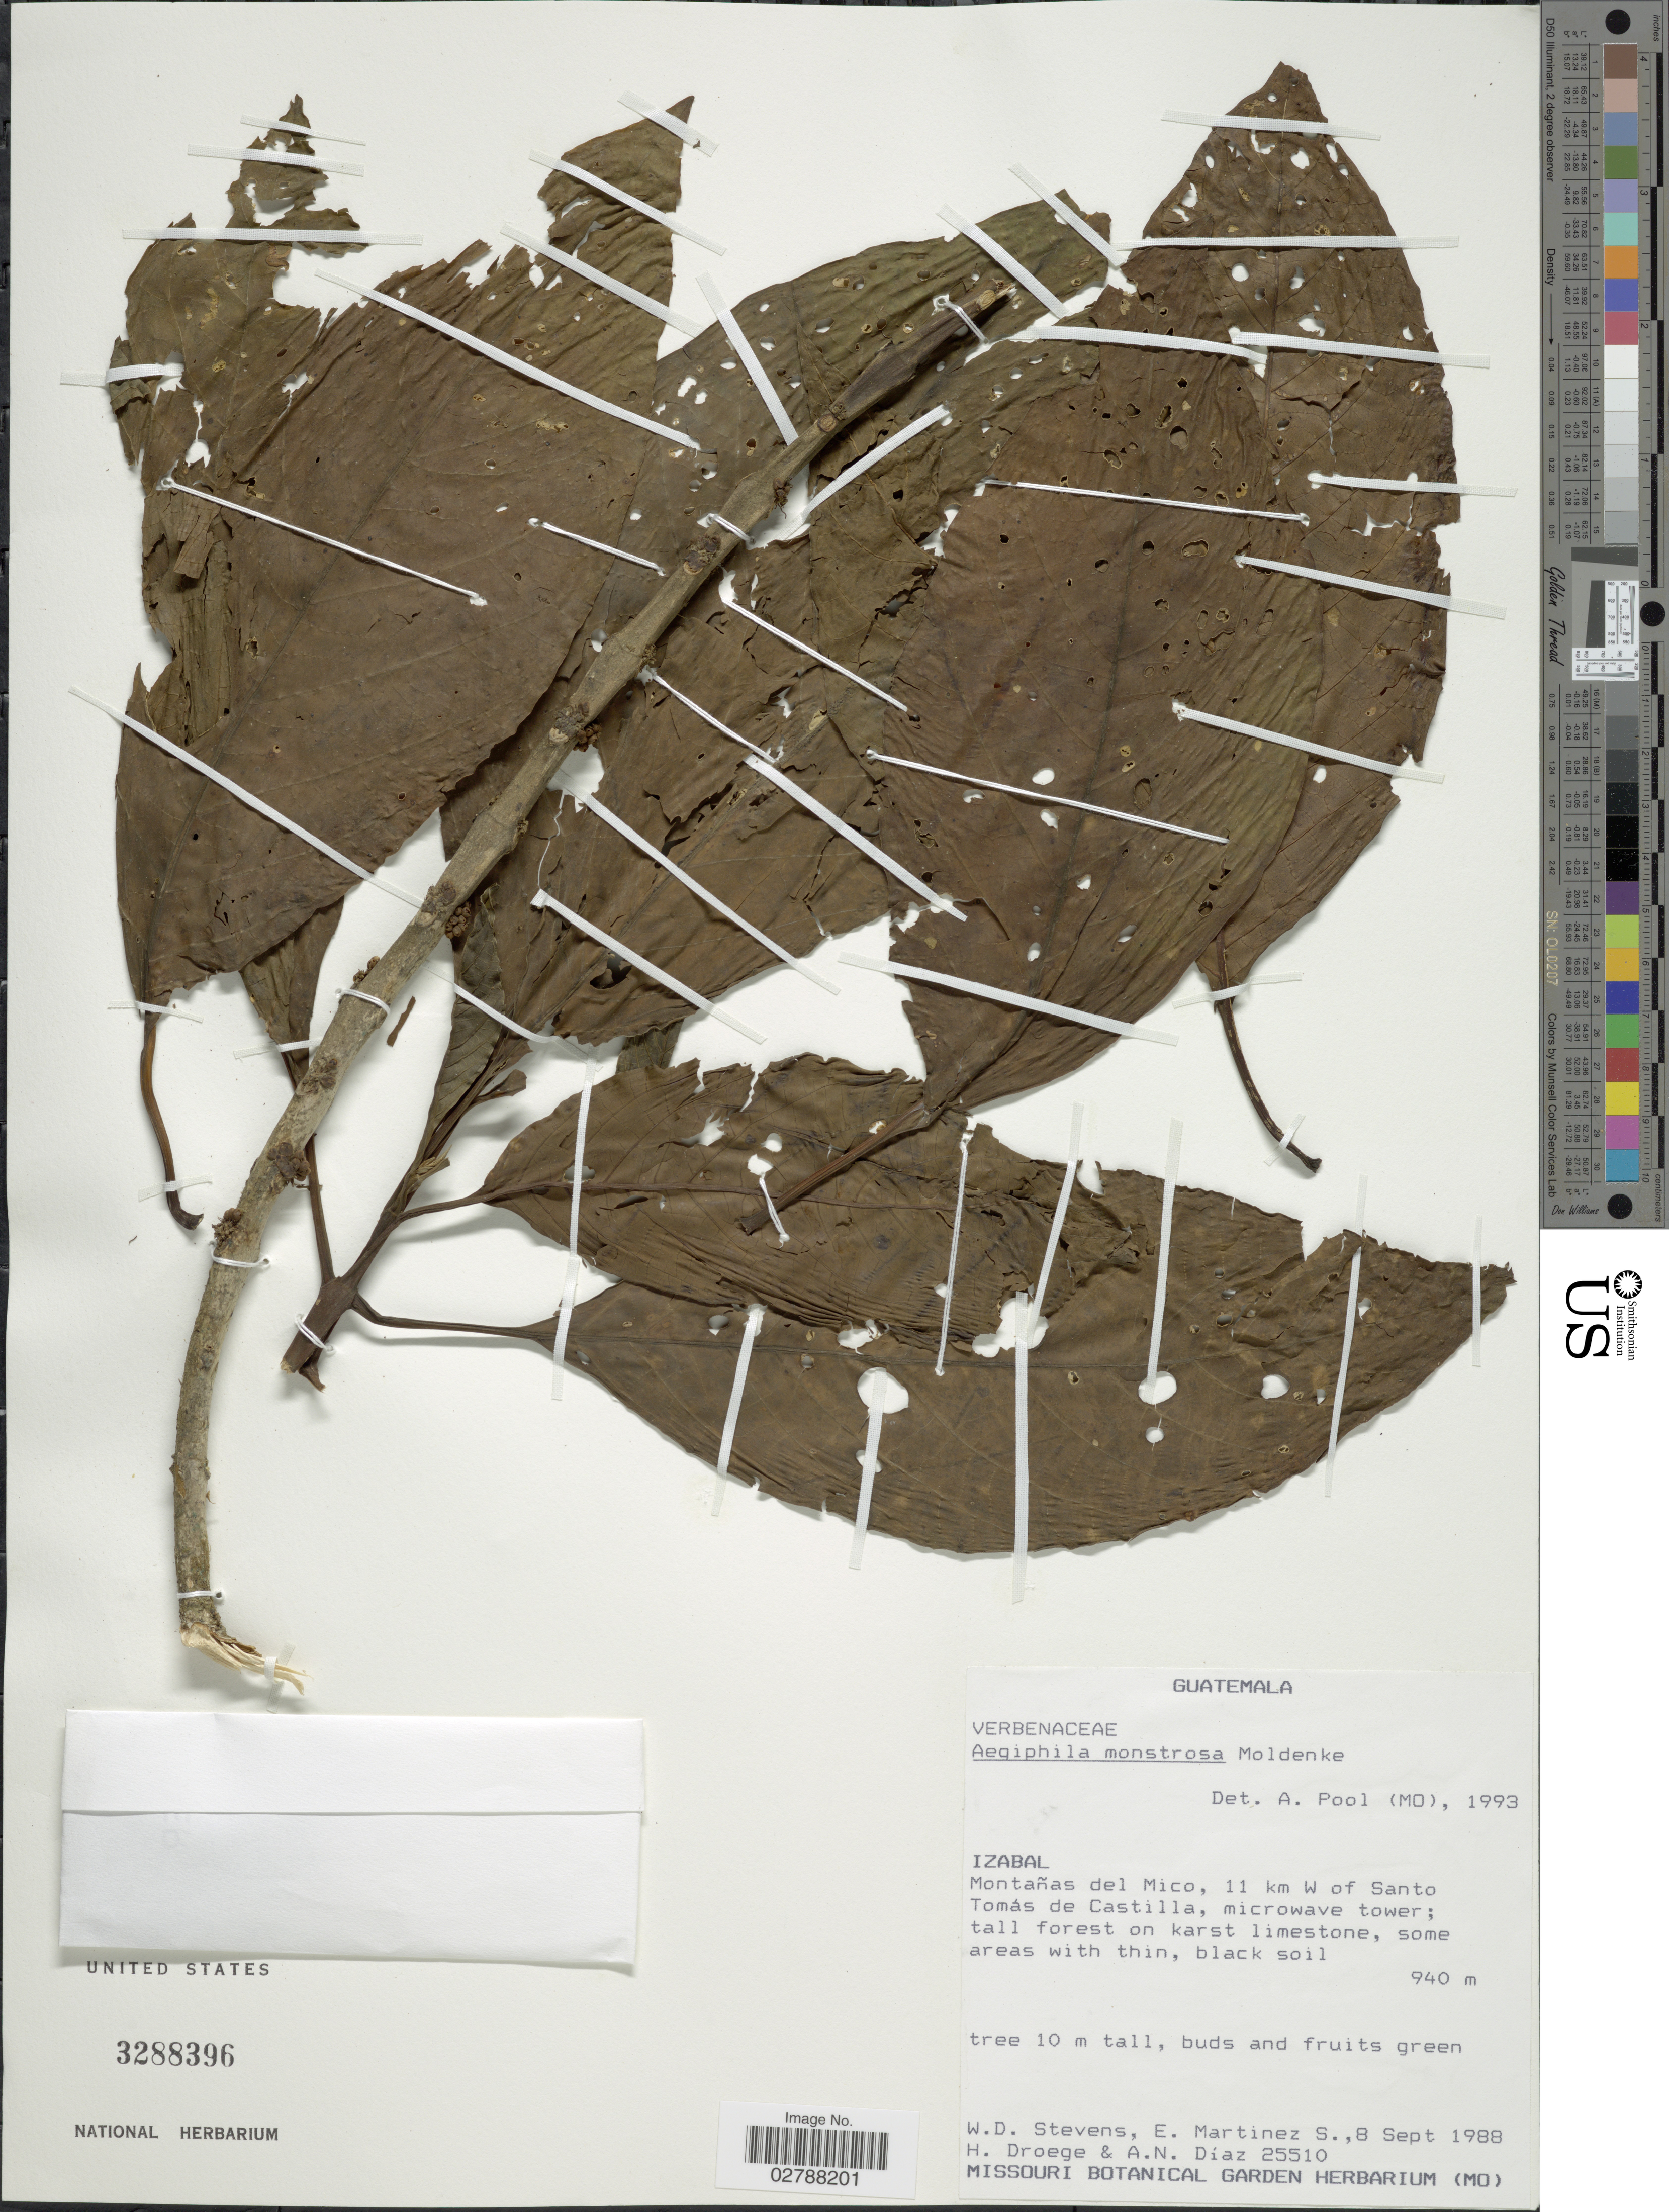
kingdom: Plantae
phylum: Tracheophyta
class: Magnoliopsida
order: Lamiales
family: Lamiaceae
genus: Aegiphila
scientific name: Aegiphila monstrosa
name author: Moldenke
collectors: W. D. Stevens, E. M. Martínez S., H. Droege & A. Diaz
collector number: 25510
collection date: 1988-09-08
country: Guatemala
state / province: Izabal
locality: Montañas del Mico, 11 km W of Santo Tomás de Castilla, microwave tower.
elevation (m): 940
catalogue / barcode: US 3288396